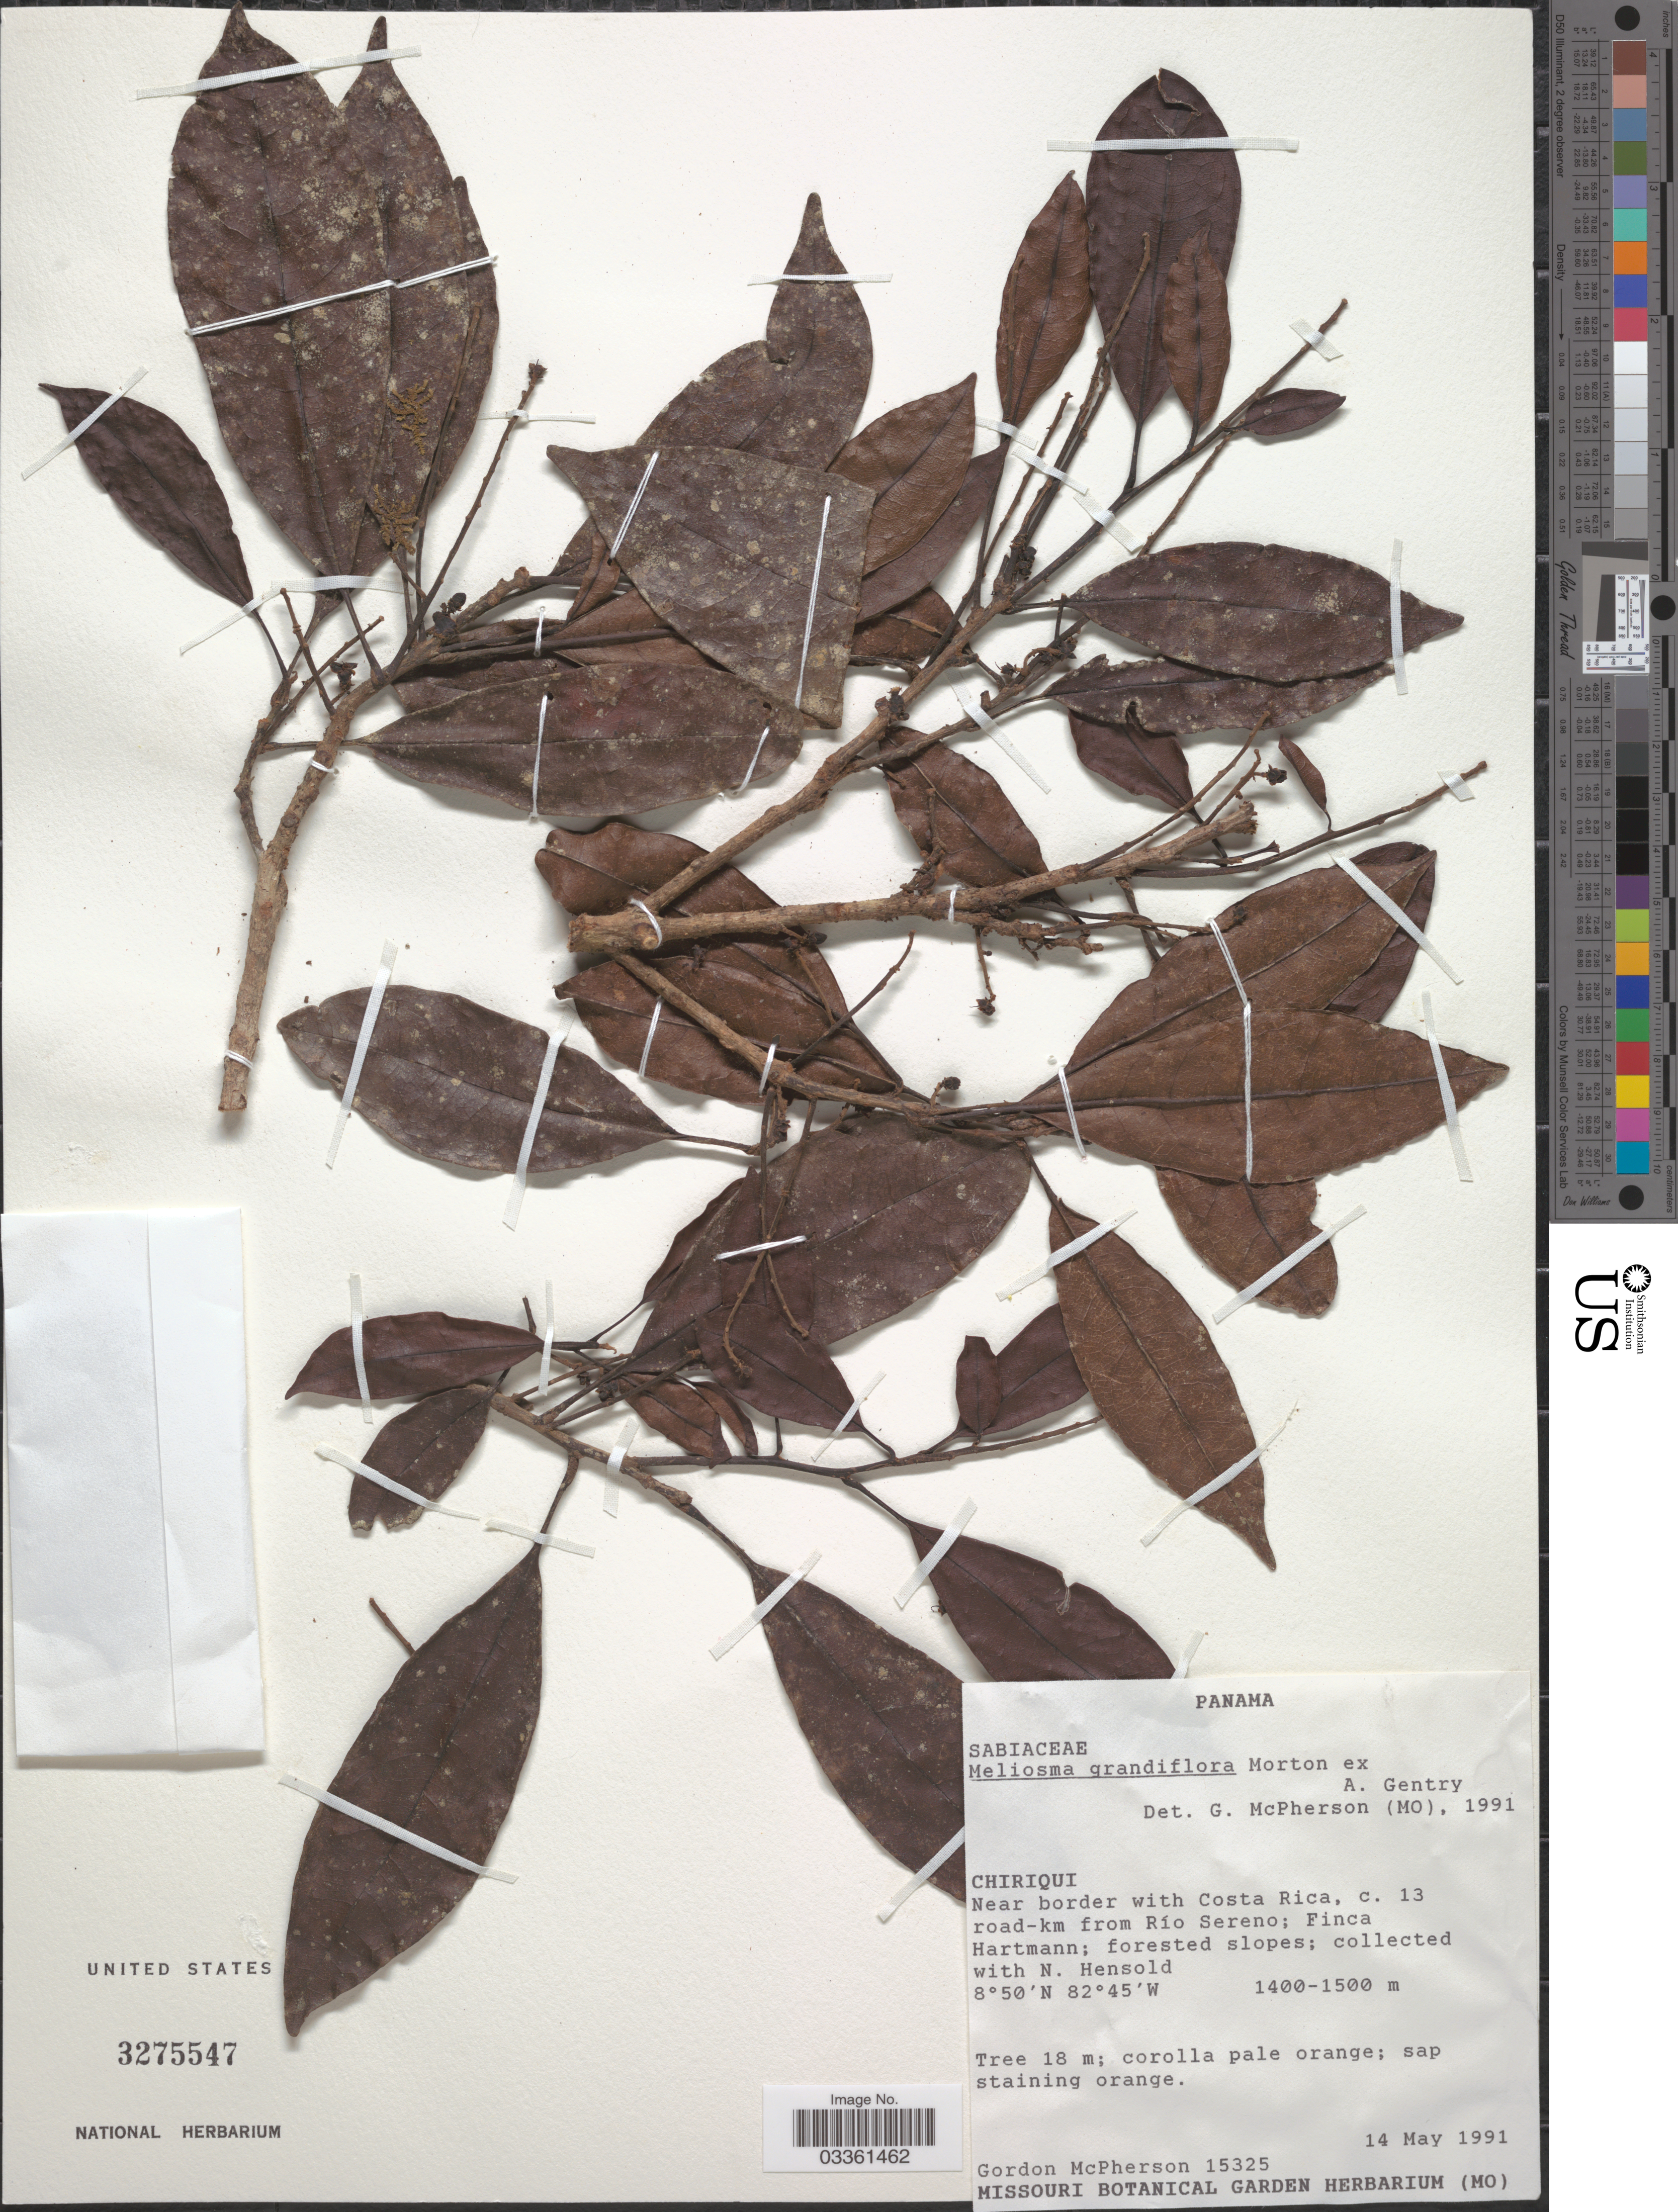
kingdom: Plantae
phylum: Tracheophyta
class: Magnoliopsida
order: Proteales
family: Sabiaceae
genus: Meliosma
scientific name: Meliosma grandiflora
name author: C.V. Morton ex A.H. Gentry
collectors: G. D. McPherson & N. Hensold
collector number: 15325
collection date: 1991-05-14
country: Panama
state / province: Chiriqui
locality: Near border with Costa Rica, c. 13 road-km from Río Sereno; Finca Hartmann; forested slopes.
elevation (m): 1400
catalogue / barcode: US 3275547